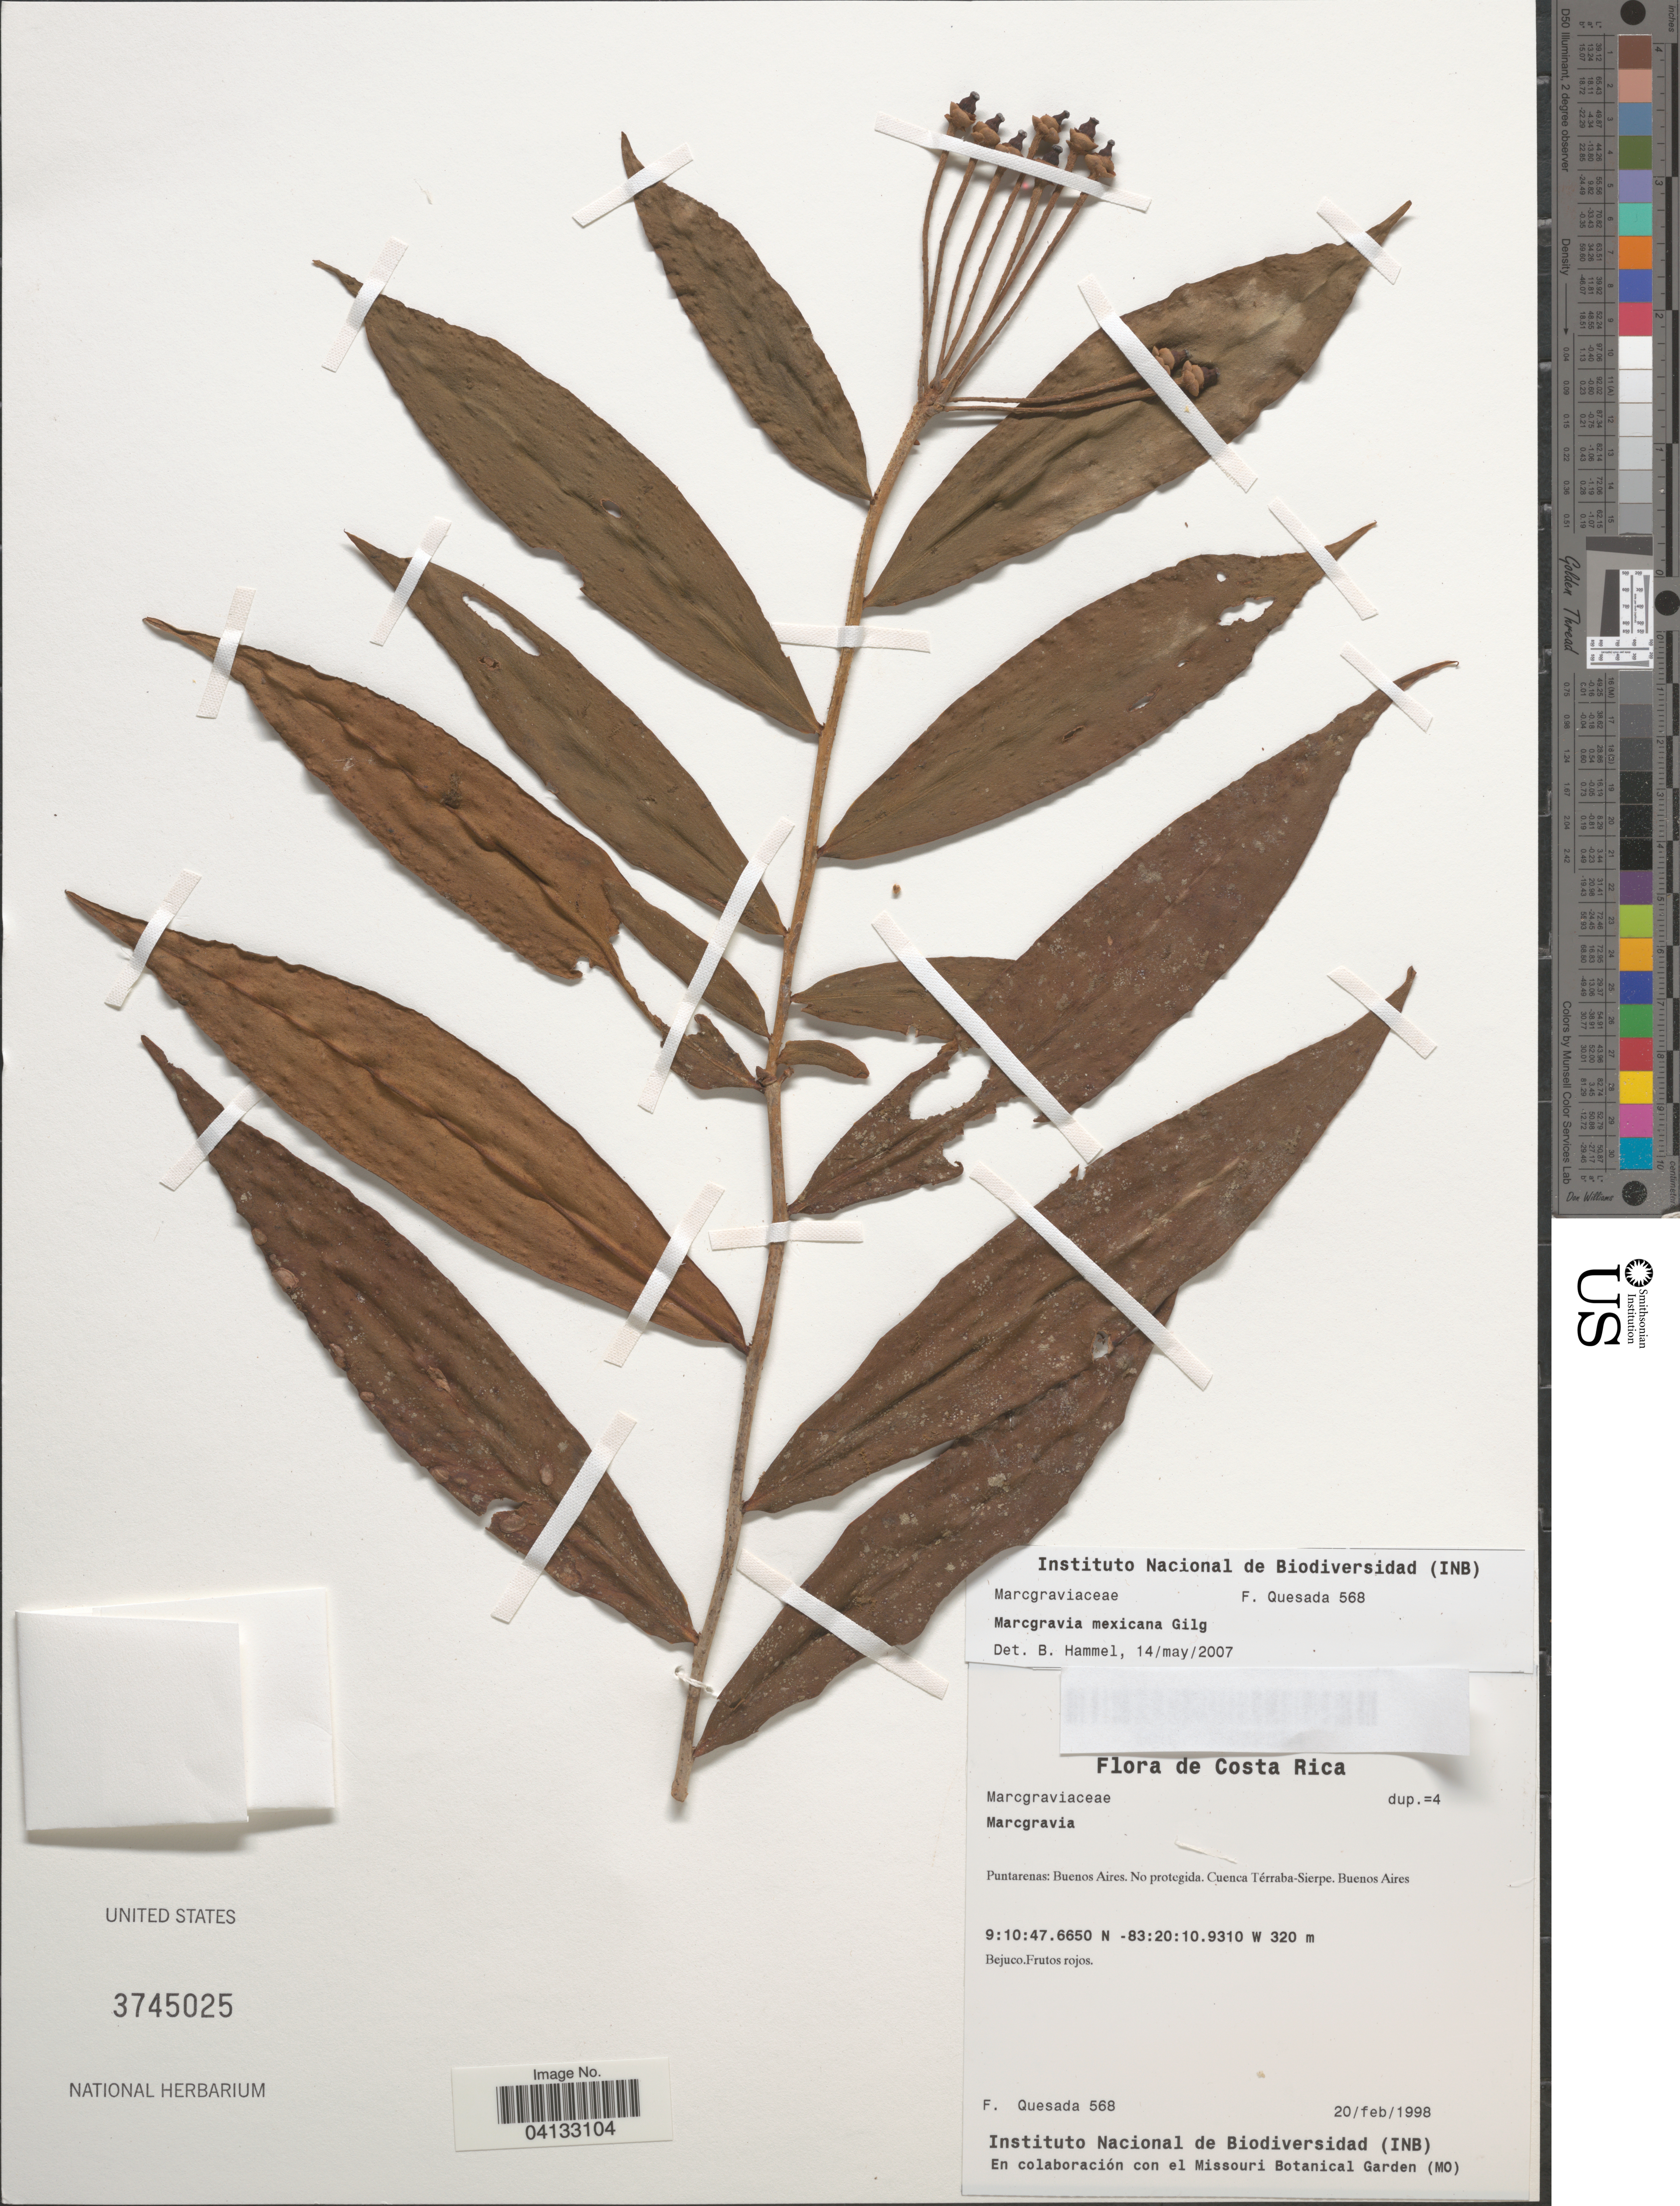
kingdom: Plantae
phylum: Tracheophyta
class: Magnoliopsida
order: Ericales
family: Marcgraviaceae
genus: Marcgravia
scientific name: Marcgravia mexicana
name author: Gilg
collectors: F. Quesada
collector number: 568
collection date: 1998-02-20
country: Costa Rica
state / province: Puntarenas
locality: Buenos Aires. No protegida. Cuenca Térraba-Sierpe. Buenos Aires.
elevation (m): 320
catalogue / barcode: US 3745025